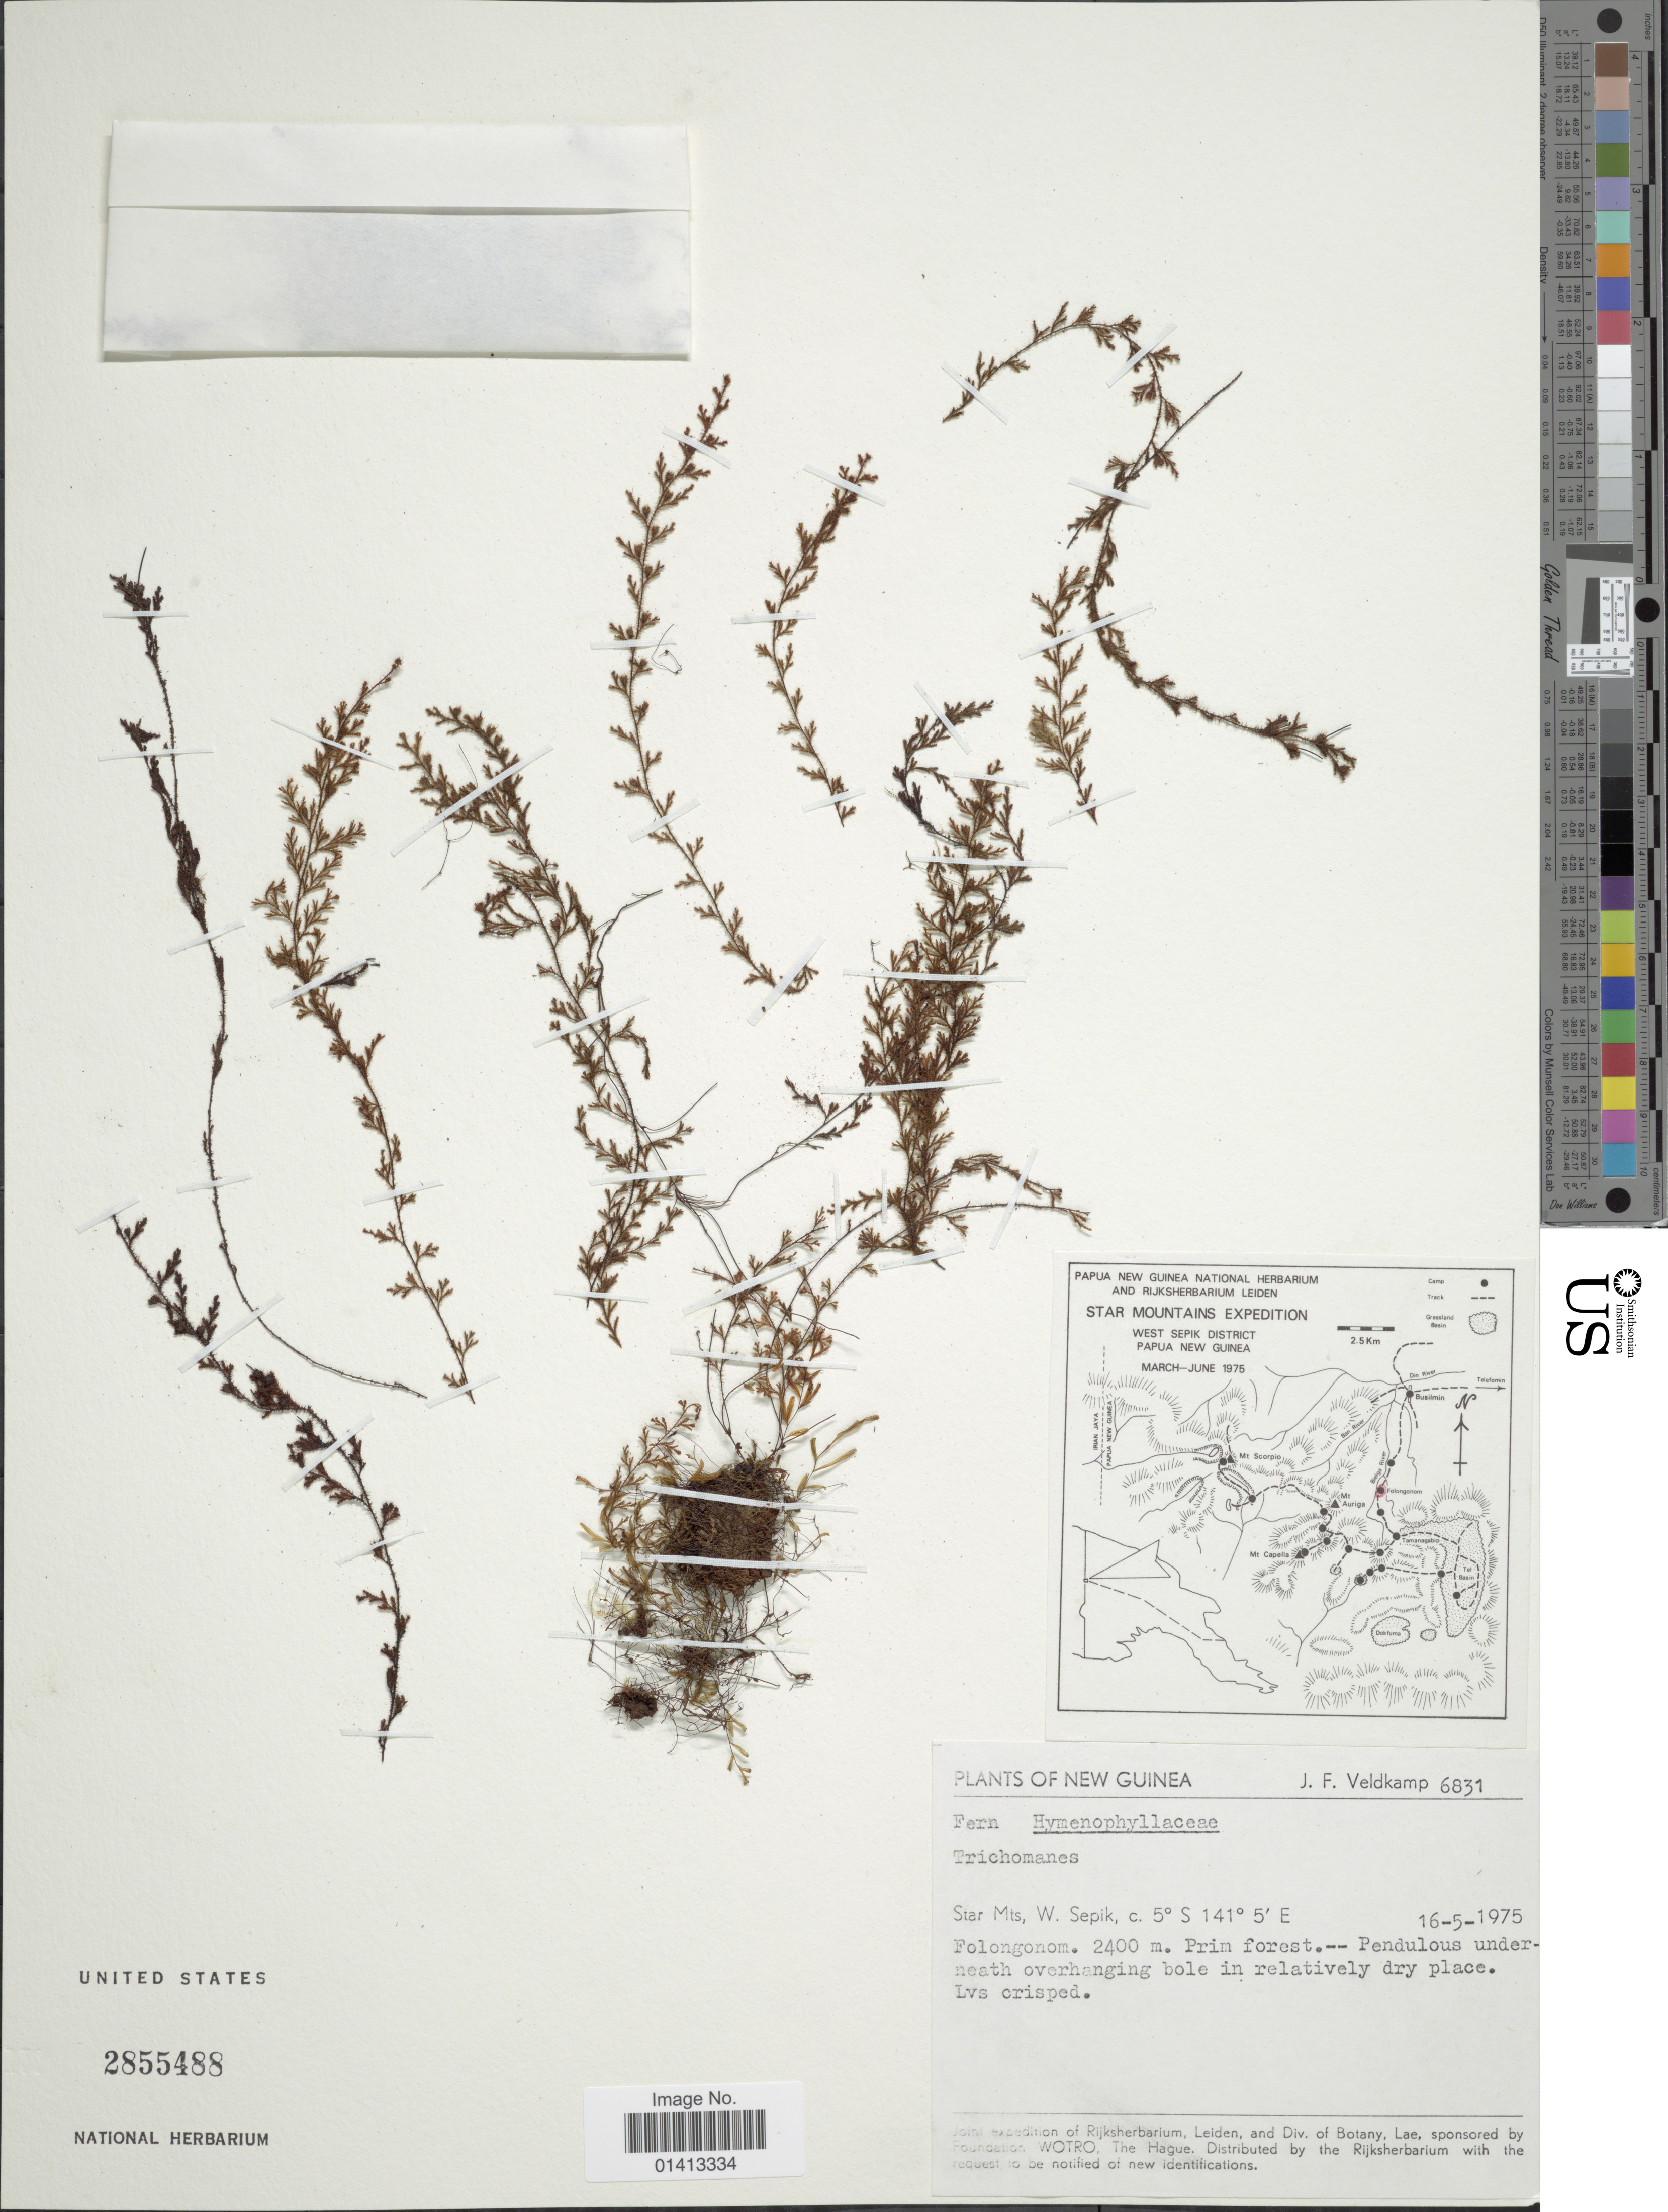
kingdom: Plantae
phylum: Tracheophyta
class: Polypodiopsida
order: Hymenophyllales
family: Hymenophyllaceae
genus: Crepidomanes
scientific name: Crepidomanes sp.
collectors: J. F. Veldkamp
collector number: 6831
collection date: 1975-01-16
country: Papua New Guinea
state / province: Sandaun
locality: New Guinea, Star Mts, W Sepik, Folongonom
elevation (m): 2400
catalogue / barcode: US 2855488